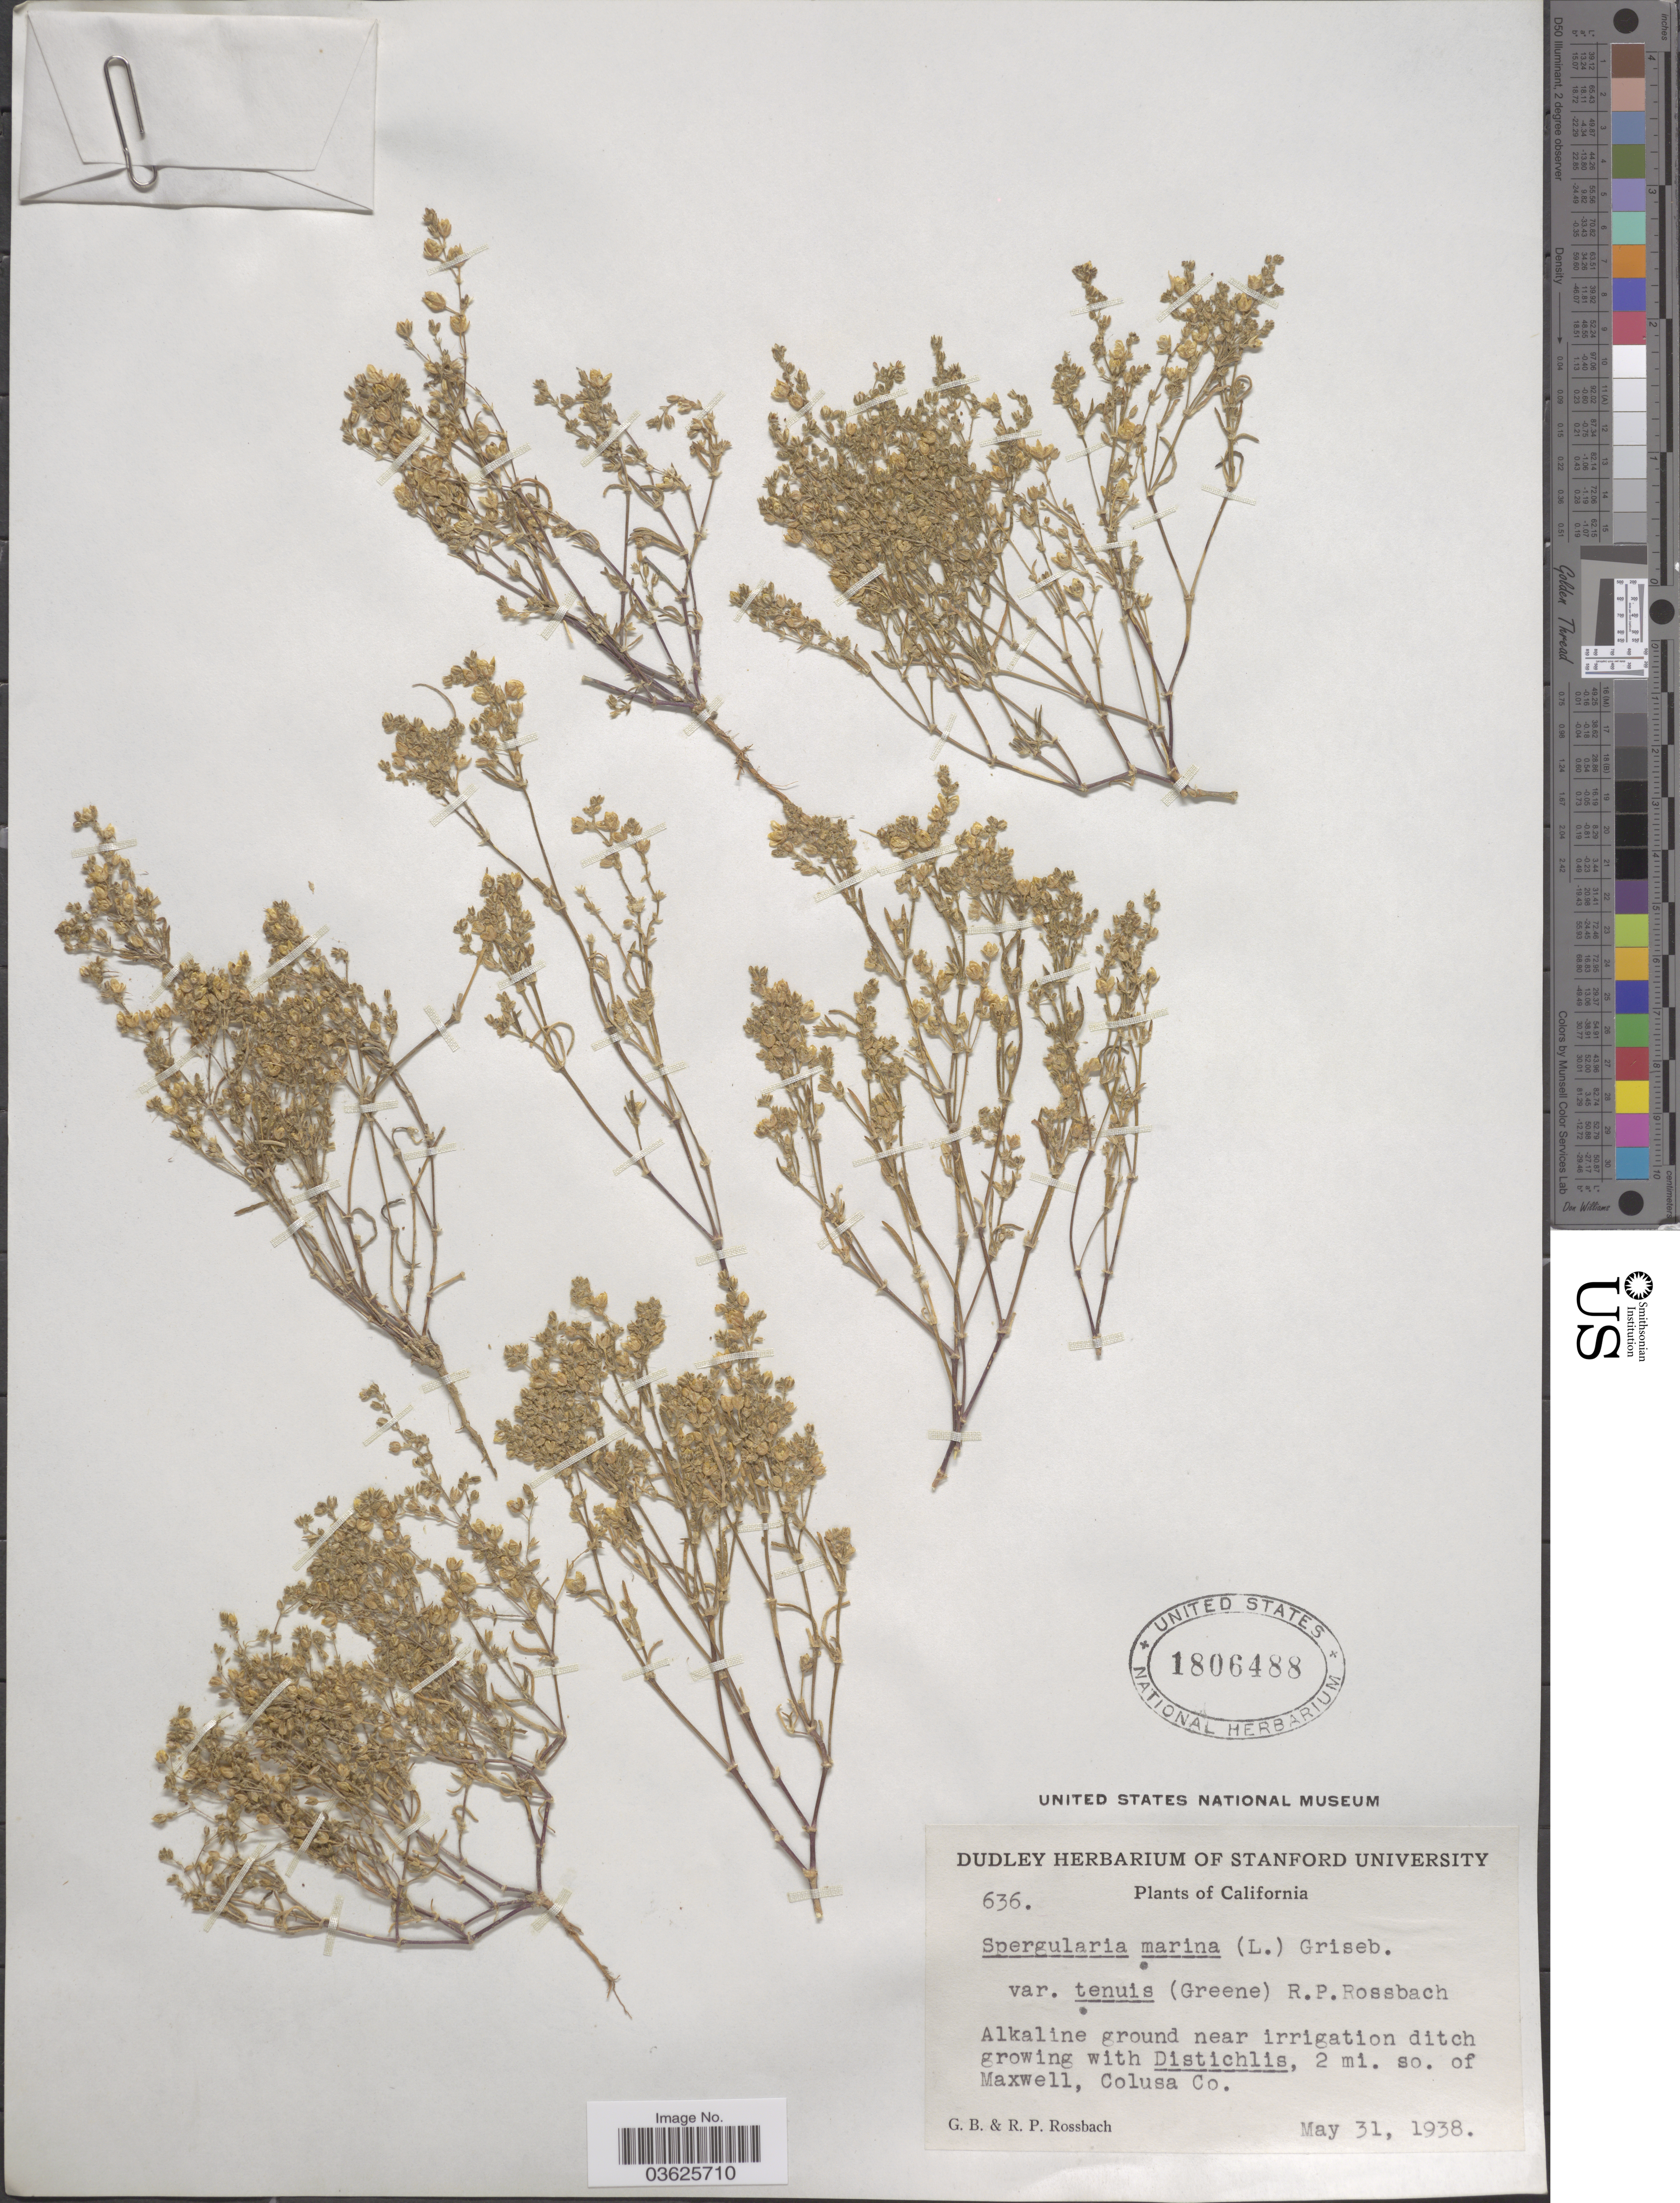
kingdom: Plantae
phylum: Tracheophyta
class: Magnoliopsida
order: Caryophyllales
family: Caryophyllaceae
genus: Spergularia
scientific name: Spergularia marina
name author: (L.) Griseb.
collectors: G. Rossbach & R. P. Rossbach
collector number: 636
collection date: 1938-05-31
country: United States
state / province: California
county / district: Colusa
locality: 2 mi. so. of Maxwell, Colusa Co.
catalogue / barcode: US 1806488